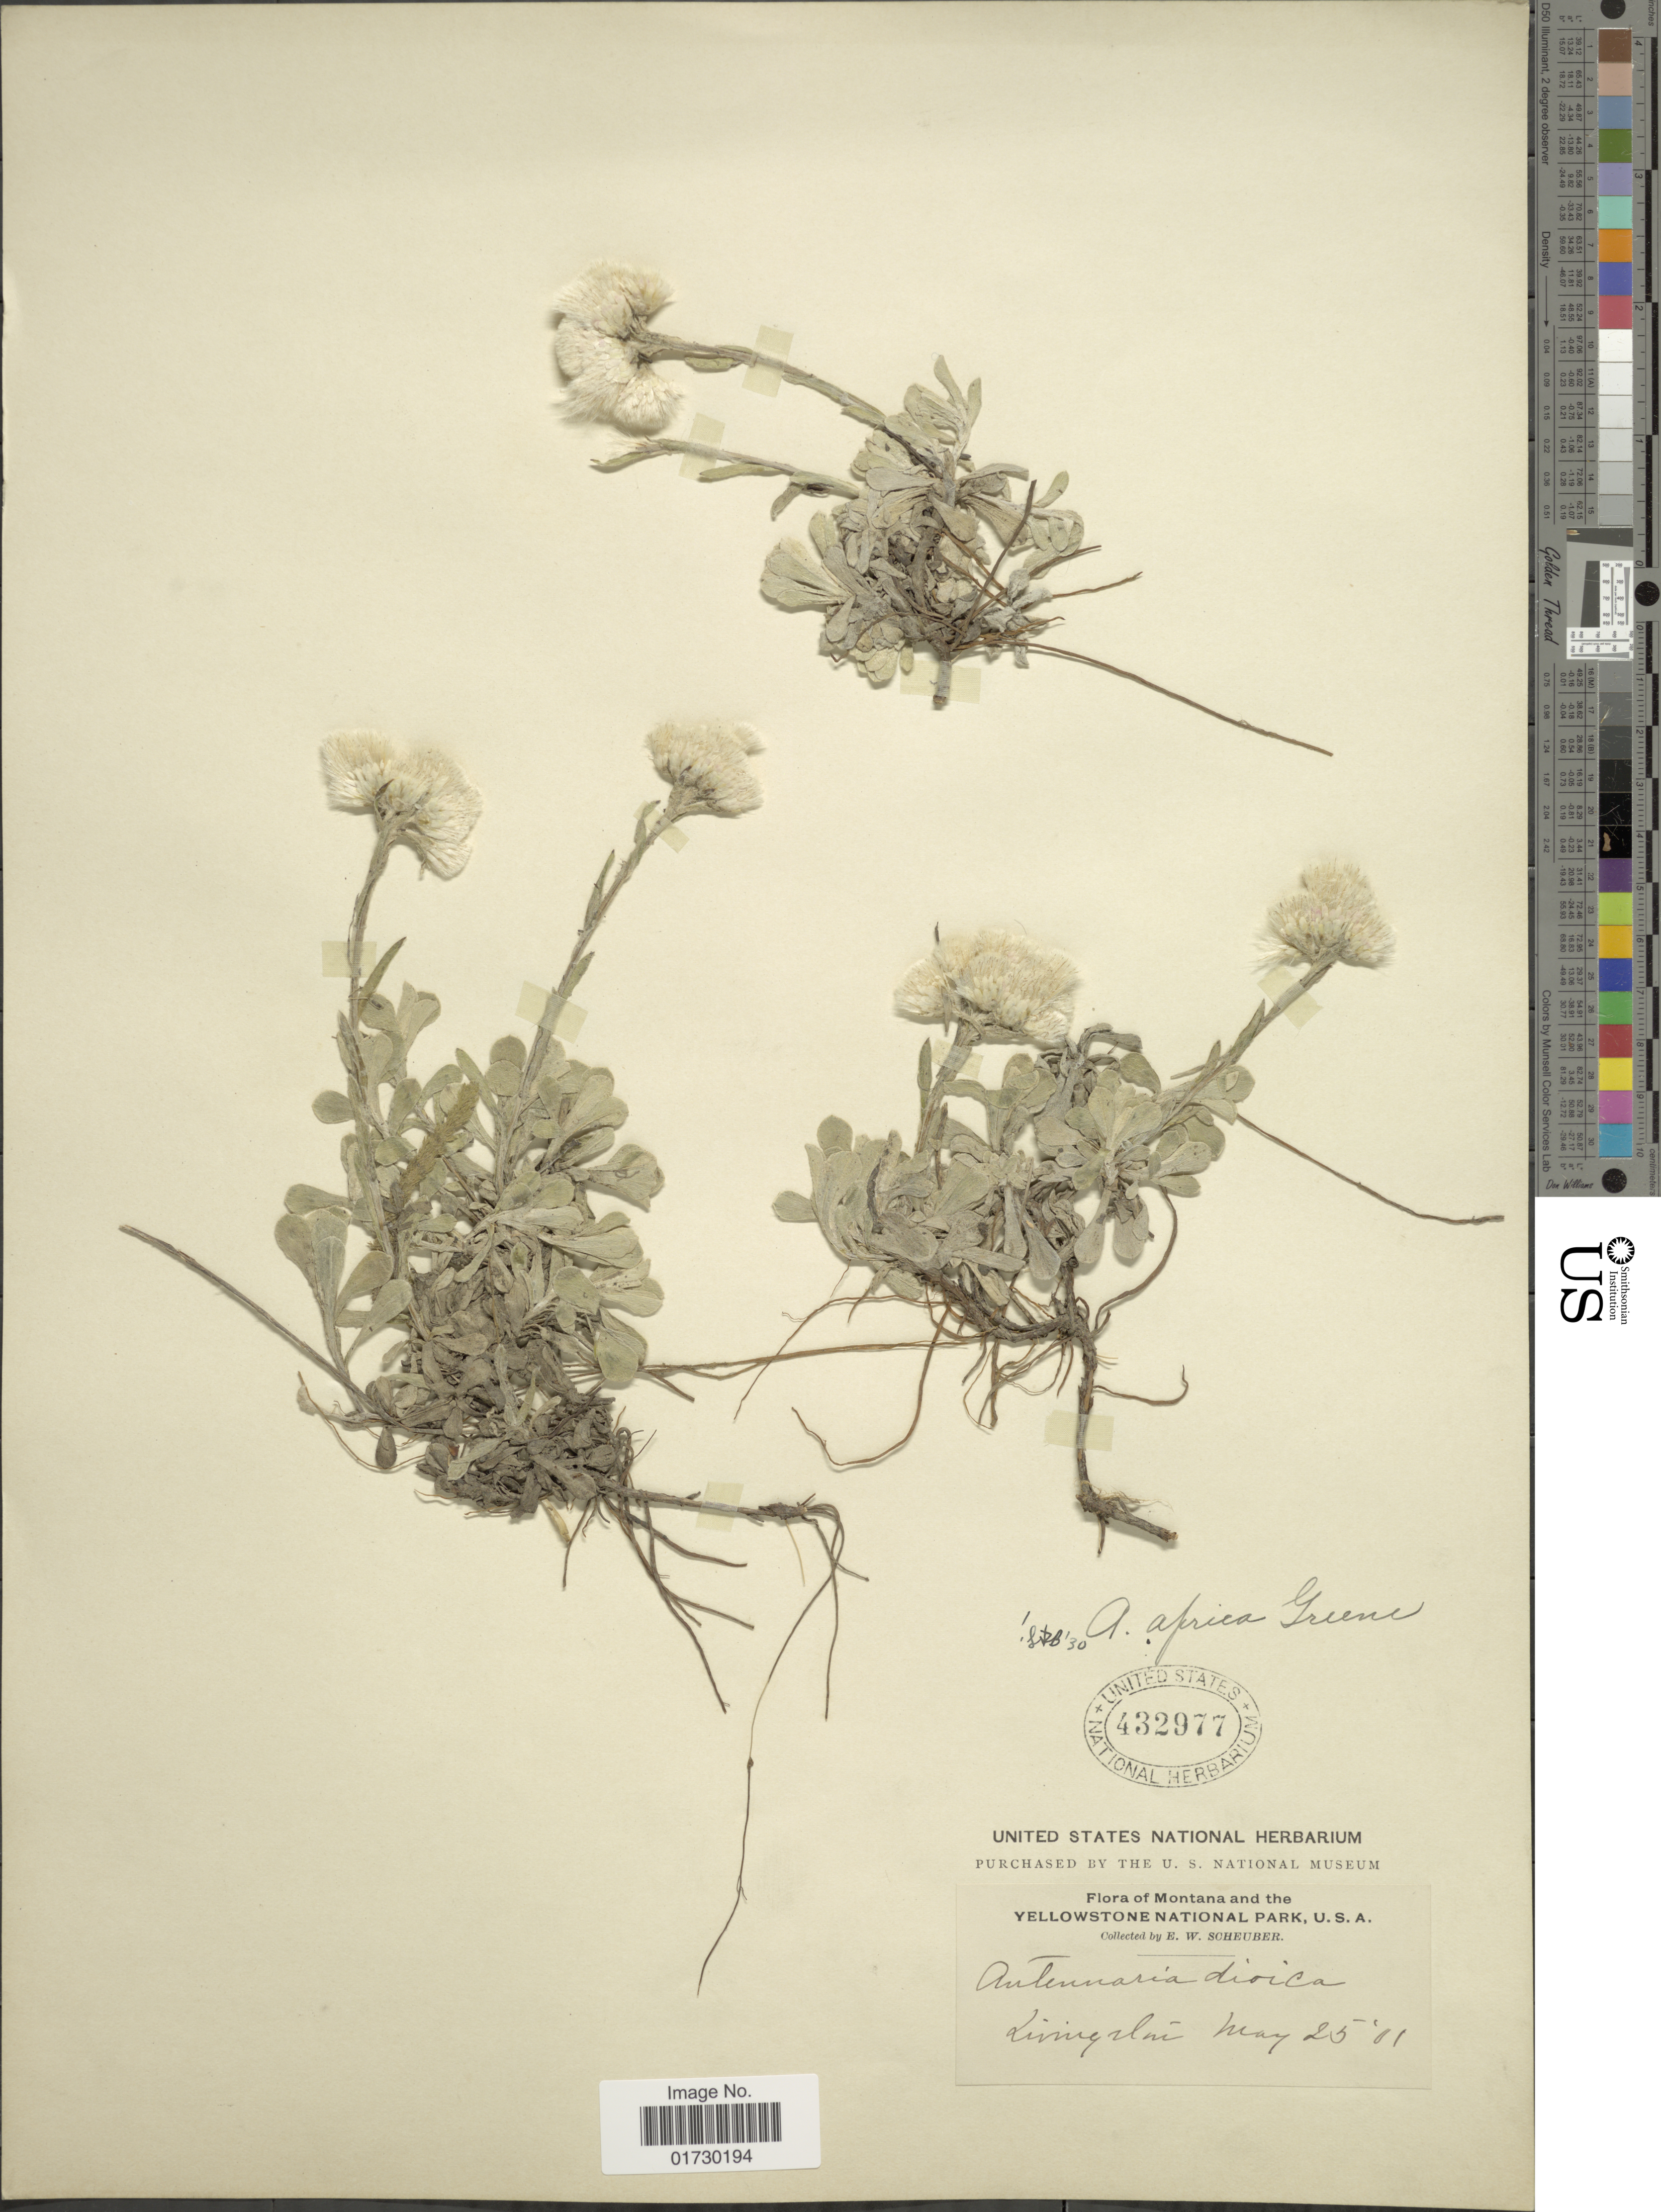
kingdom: Plantae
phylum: Tracheophyta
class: Magnoliopsida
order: Asterales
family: Asteraceae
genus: Antennaria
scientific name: Antennaria aprica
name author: Greene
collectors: E. Scheuber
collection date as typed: Transcribed d/m/y: 25/5/1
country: United States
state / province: Montana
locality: Montana and the Yellowstone National Park, Liniglui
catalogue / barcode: US 432977